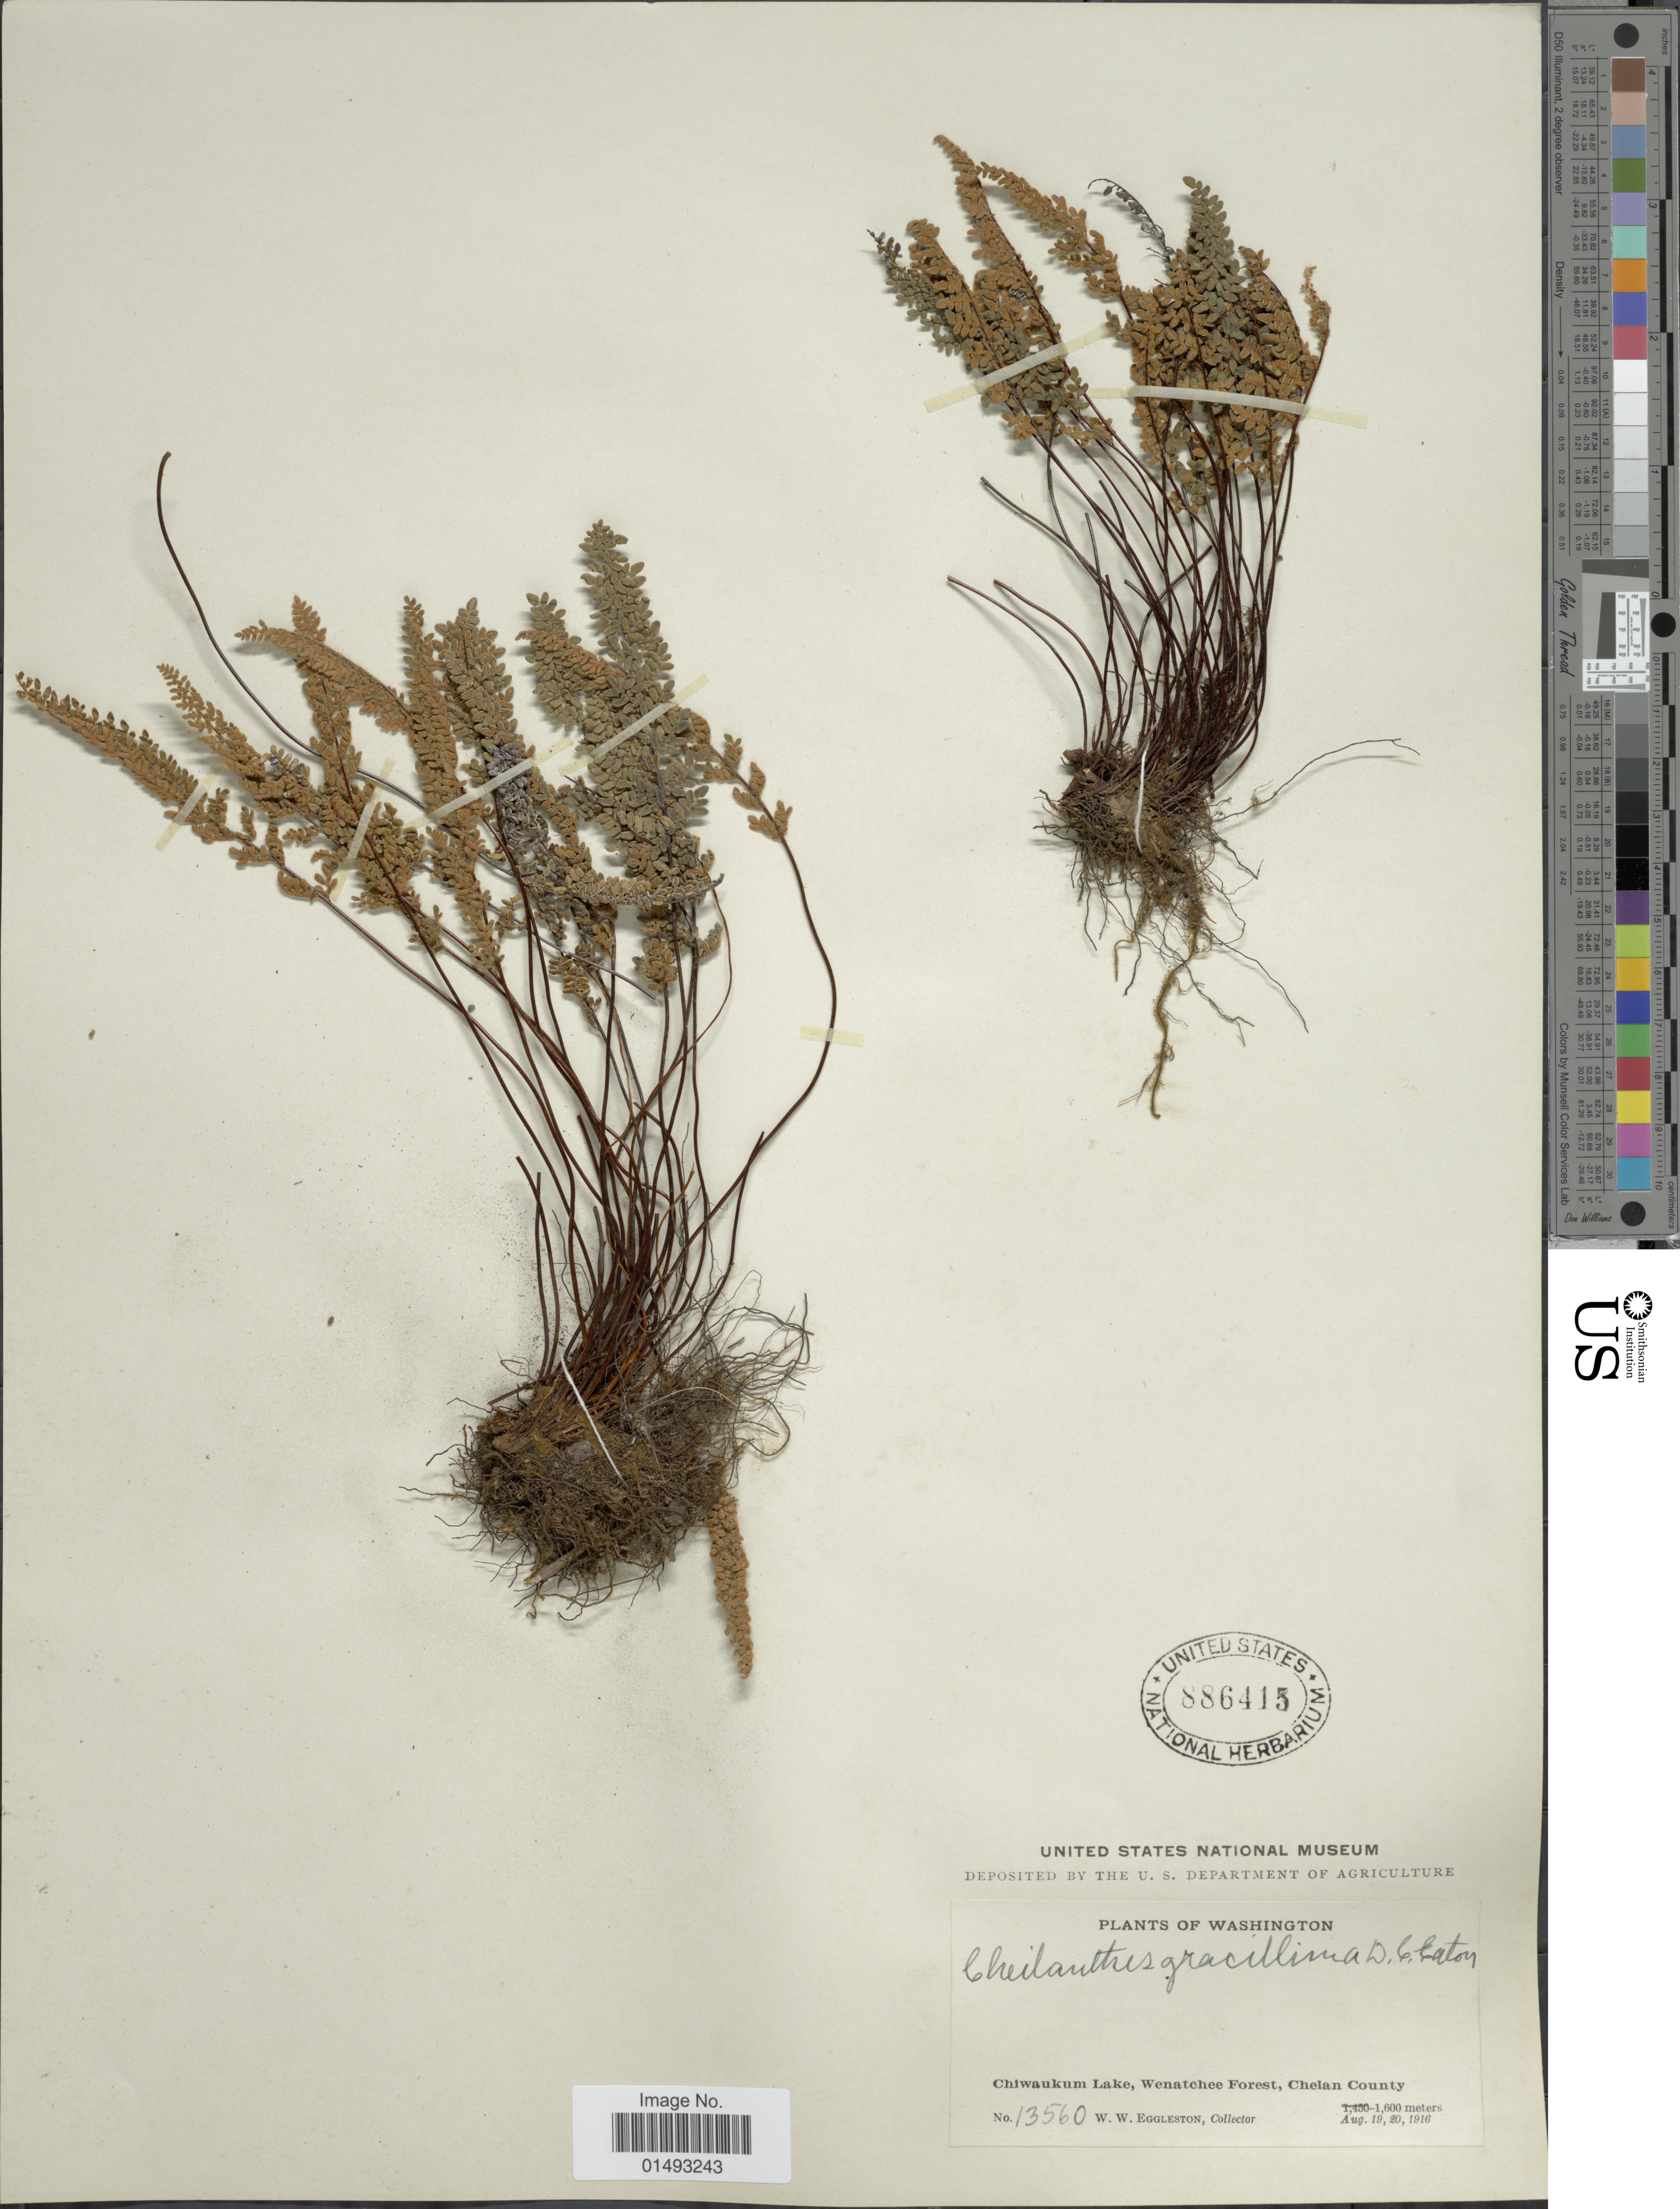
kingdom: Plantae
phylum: Tracheophyta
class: Polypodiopsida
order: Polypodiales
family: Pteridaceae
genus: Myriopteris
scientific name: Myriopteris gracillima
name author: (D.C. Eaton) J. Sm.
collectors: W. W. Eggleston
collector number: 13560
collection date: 1916-08-19/1916-08-20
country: United States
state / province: Washington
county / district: Chelan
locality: Chiwaukum Lake, Wenatchee Forest, Cheian County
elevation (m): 1600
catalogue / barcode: US 886415